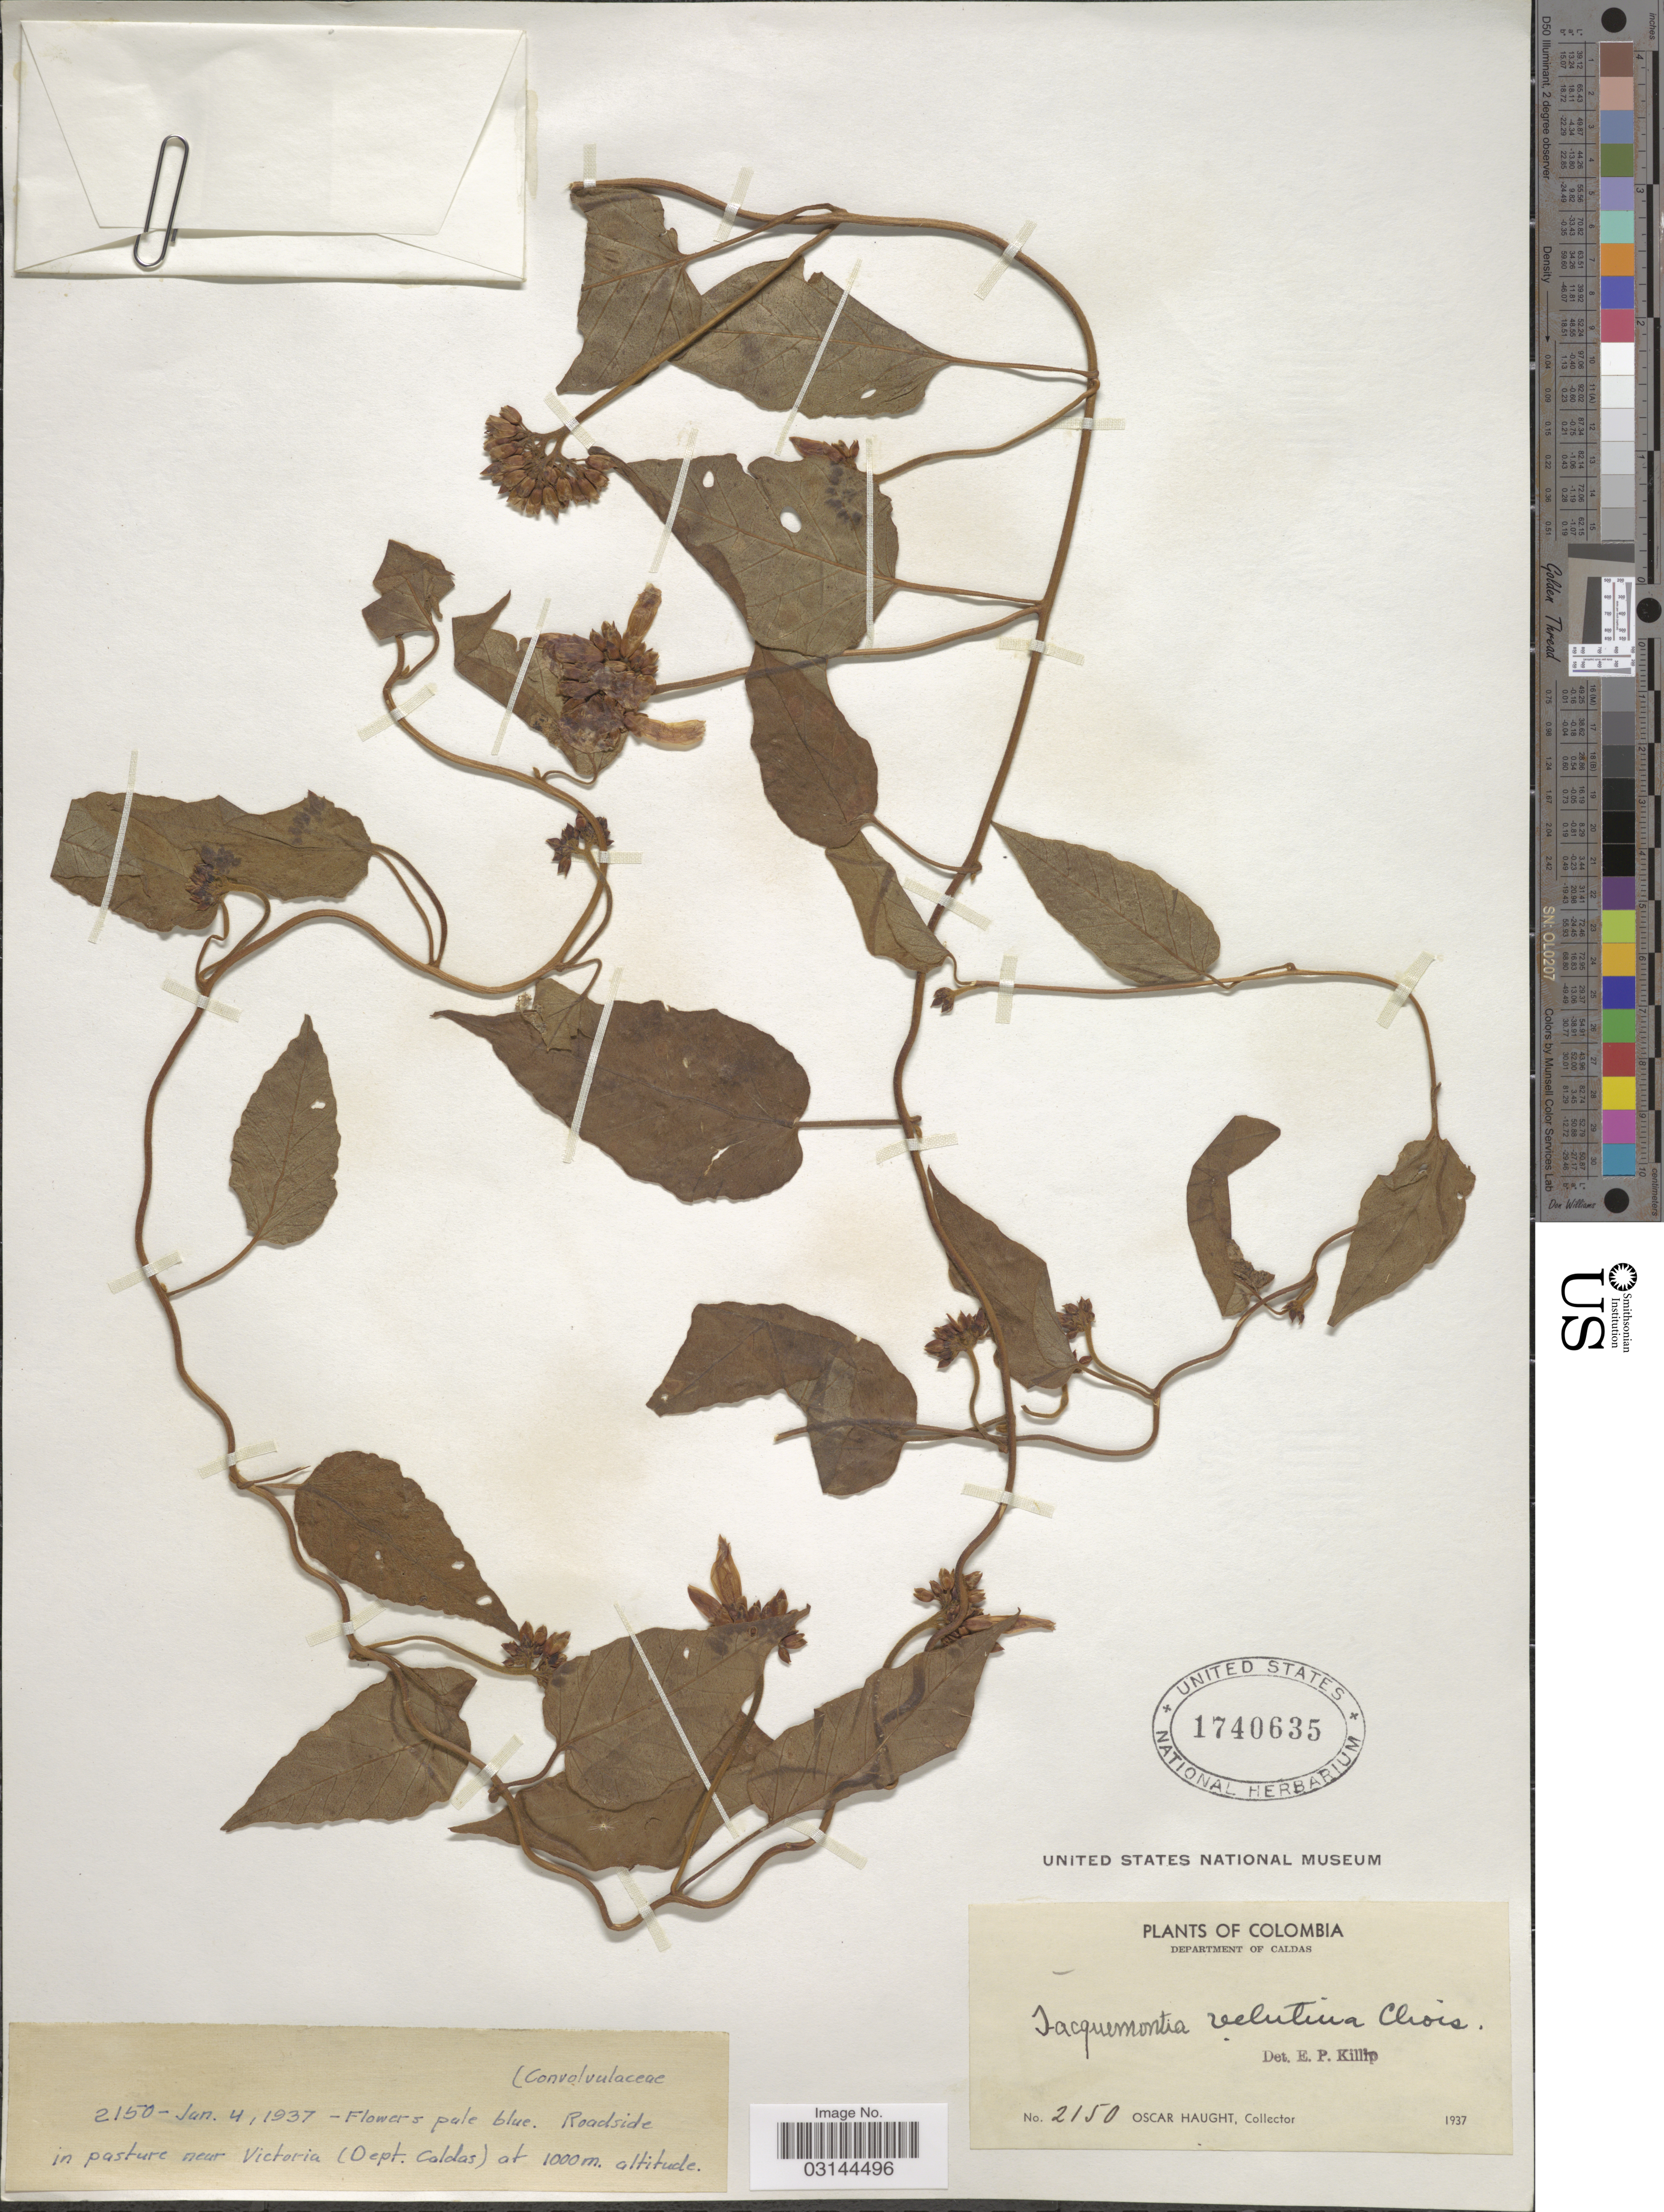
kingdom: Plantae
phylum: Tracheophyta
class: Magnoliopsida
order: Solanales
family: Convolvulaceae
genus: Jacquemontia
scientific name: Jacquemontia velutina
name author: Choisy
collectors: O. L. Haught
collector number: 2150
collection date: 1937-06-04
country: Colombia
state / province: Caldas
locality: Department of Caldas. Roadside in pasture near Victoria (Dept. Caldas).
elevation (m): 1000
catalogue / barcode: US 1740635